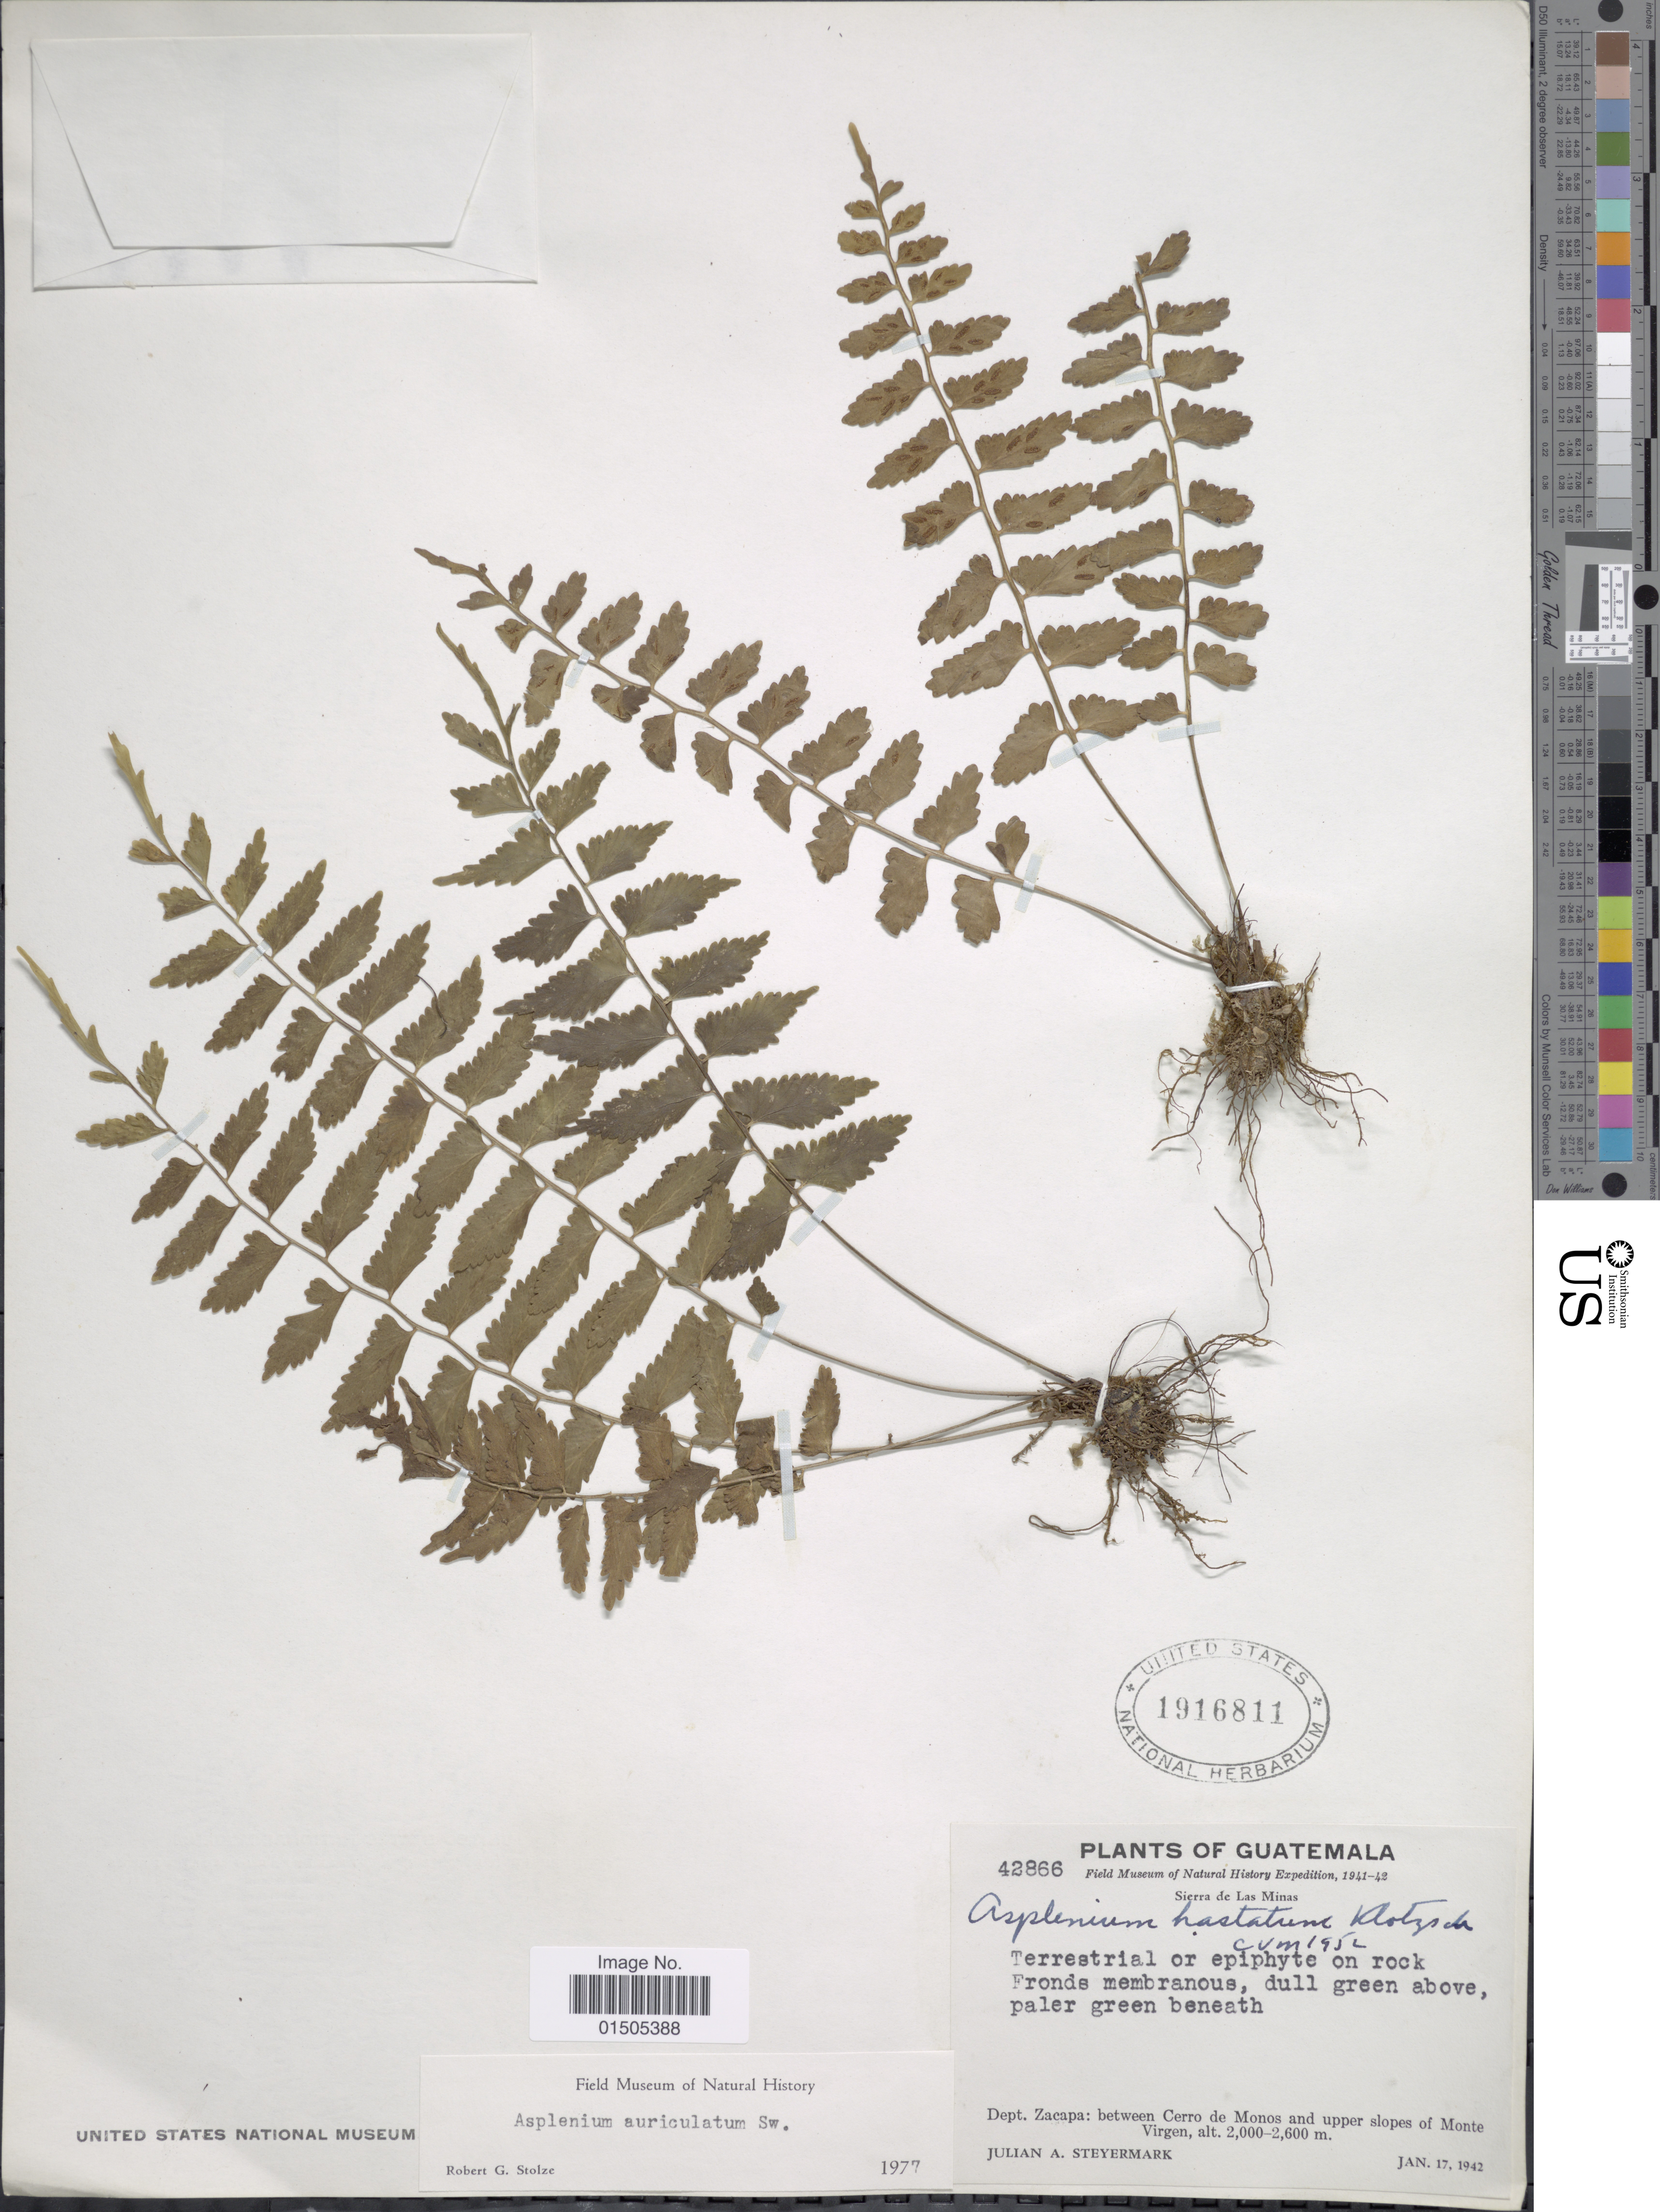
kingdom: Plantae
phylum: Tracheophyta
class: Polypodiopsida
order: Polypodiales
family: Aspleniaceae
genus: Asplenium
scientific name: Asplenium auriculatum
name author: Sw.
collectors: J. Steyermark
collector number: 42866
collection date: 1942-01-17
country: Guatemala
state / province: Zacapa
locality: Sierra de Las Minas. Between Cerro de Monos and upper slopes of Monte Virgen.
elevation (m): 2000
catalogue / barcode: US 1916811